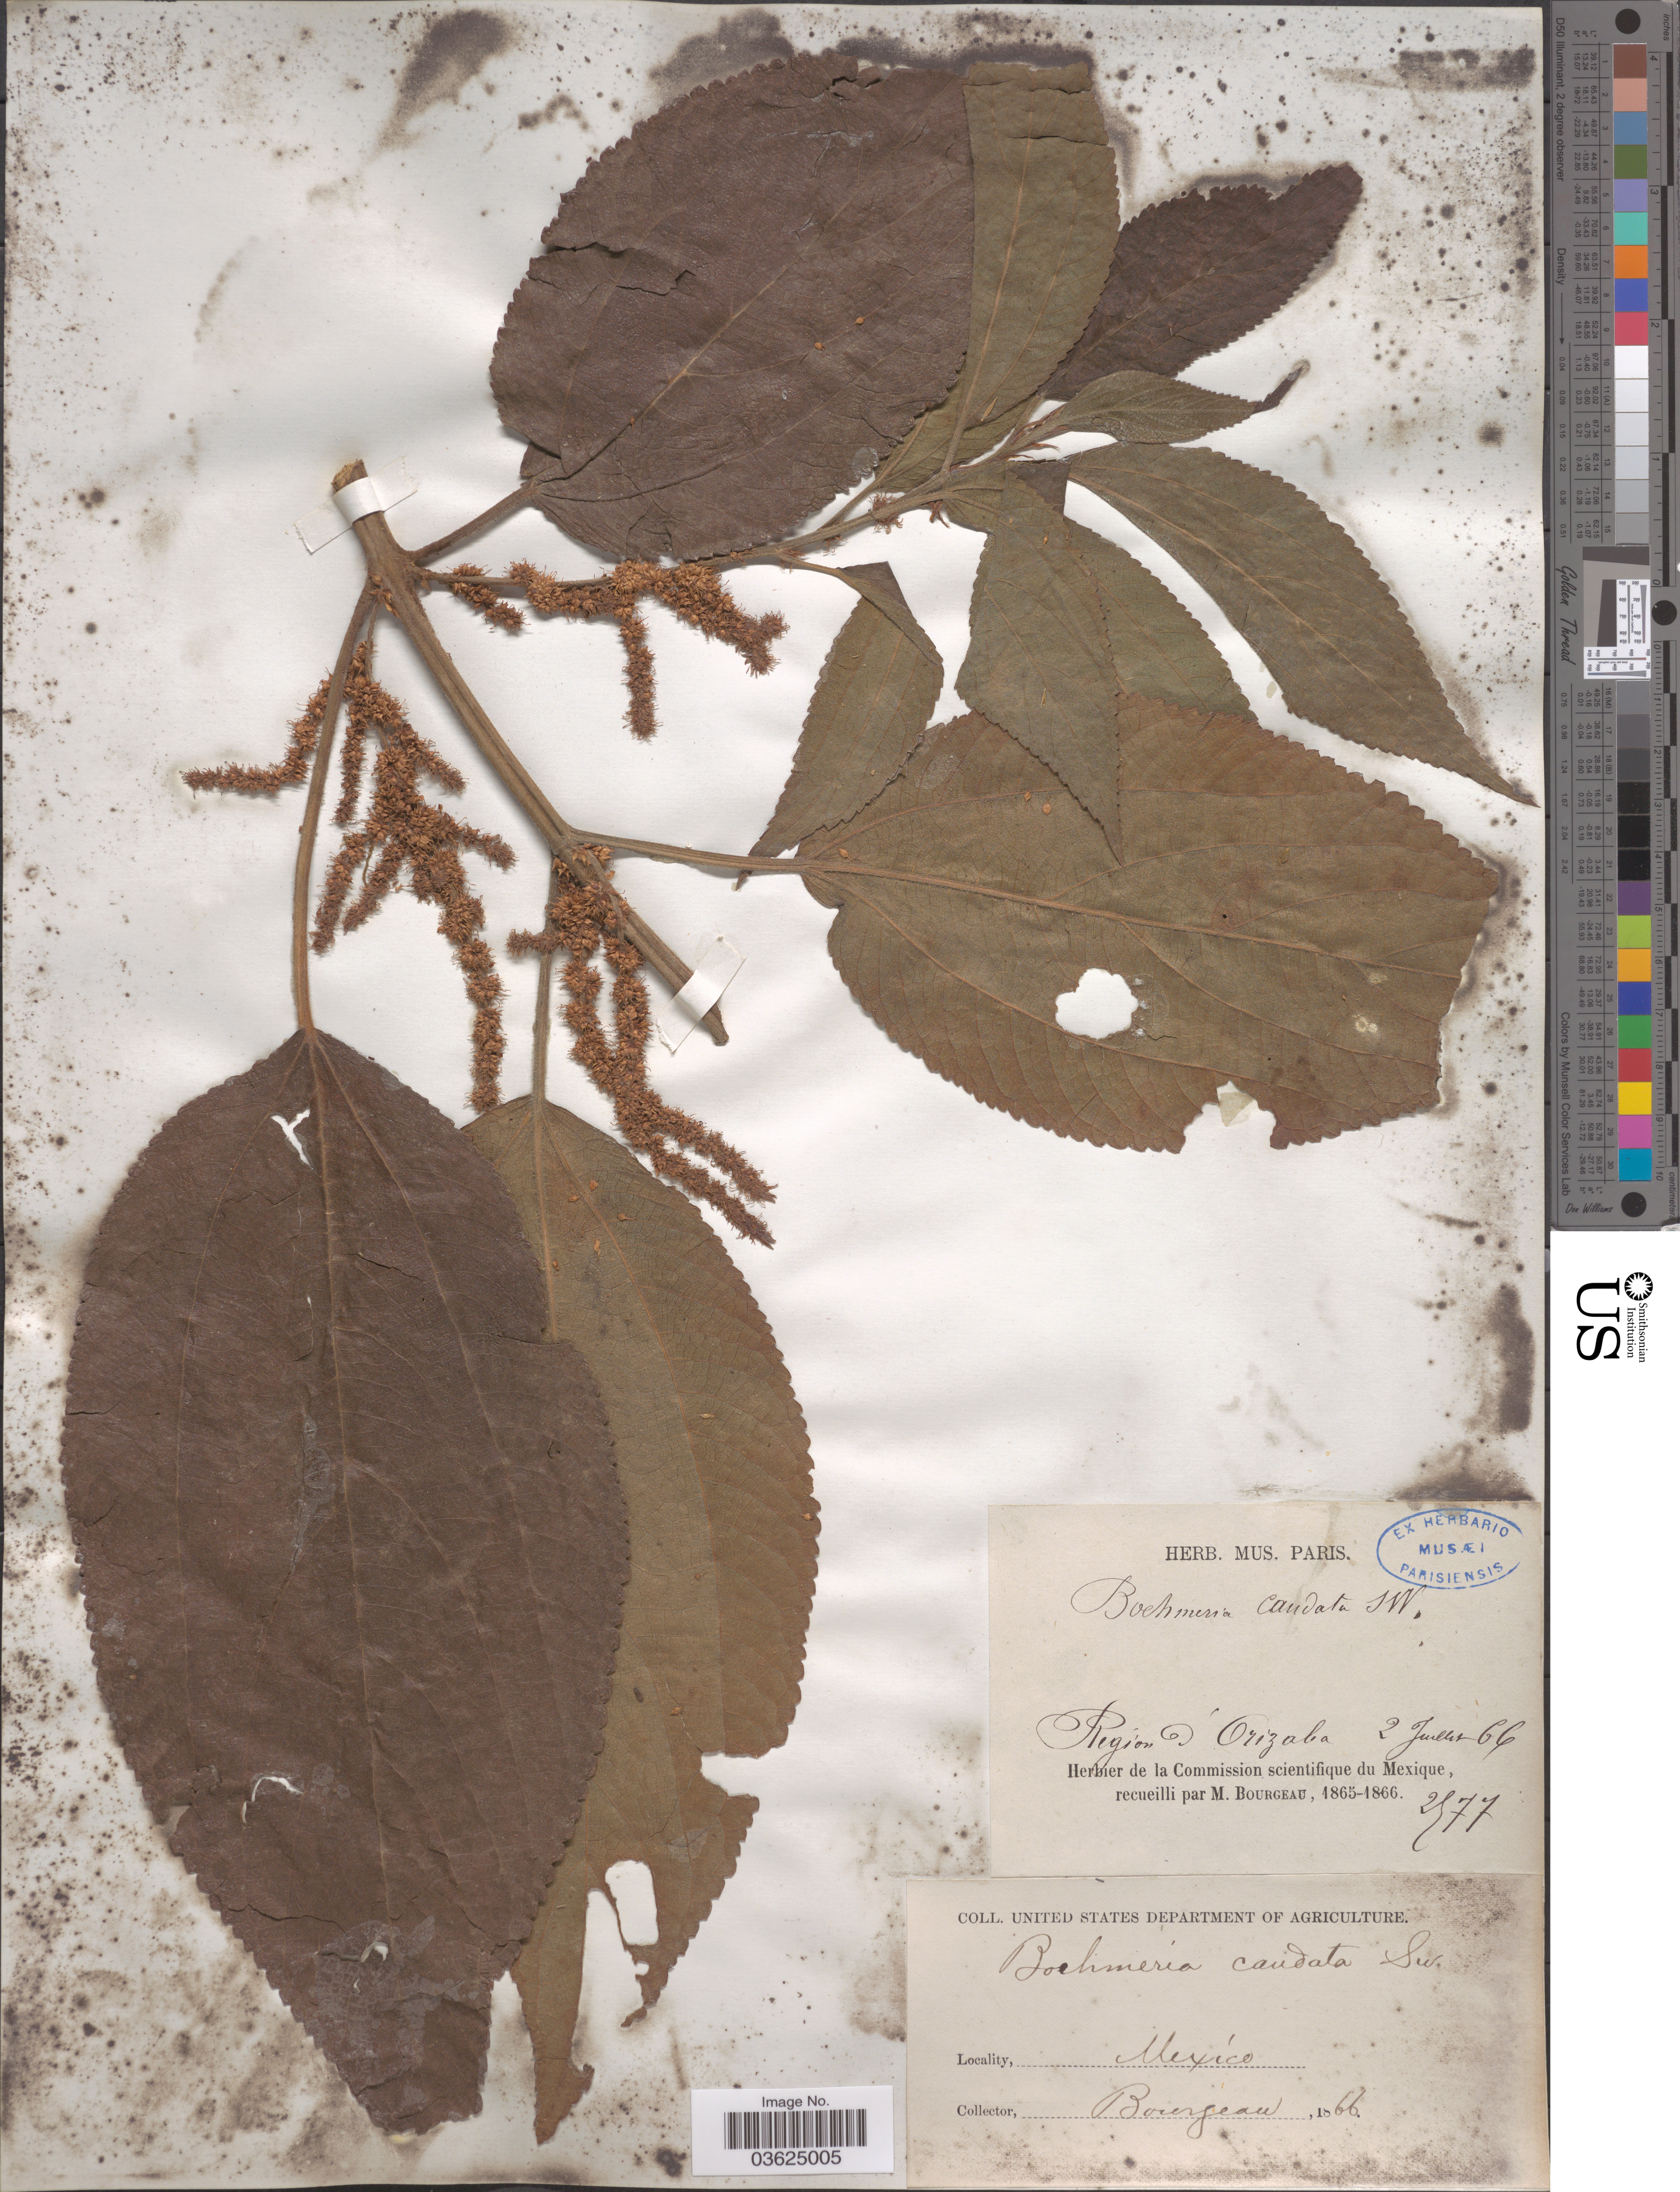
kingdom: Plantae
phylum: Tracheophyta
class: Magnoliopsida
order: Rosales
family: Urticaceae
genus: Boehmeria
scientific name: Boehmeria caudata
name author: Sw.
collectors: M. Bourgeau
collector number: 2577*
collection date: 1866-07-02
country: Mexico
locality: Region d'Orizaba.